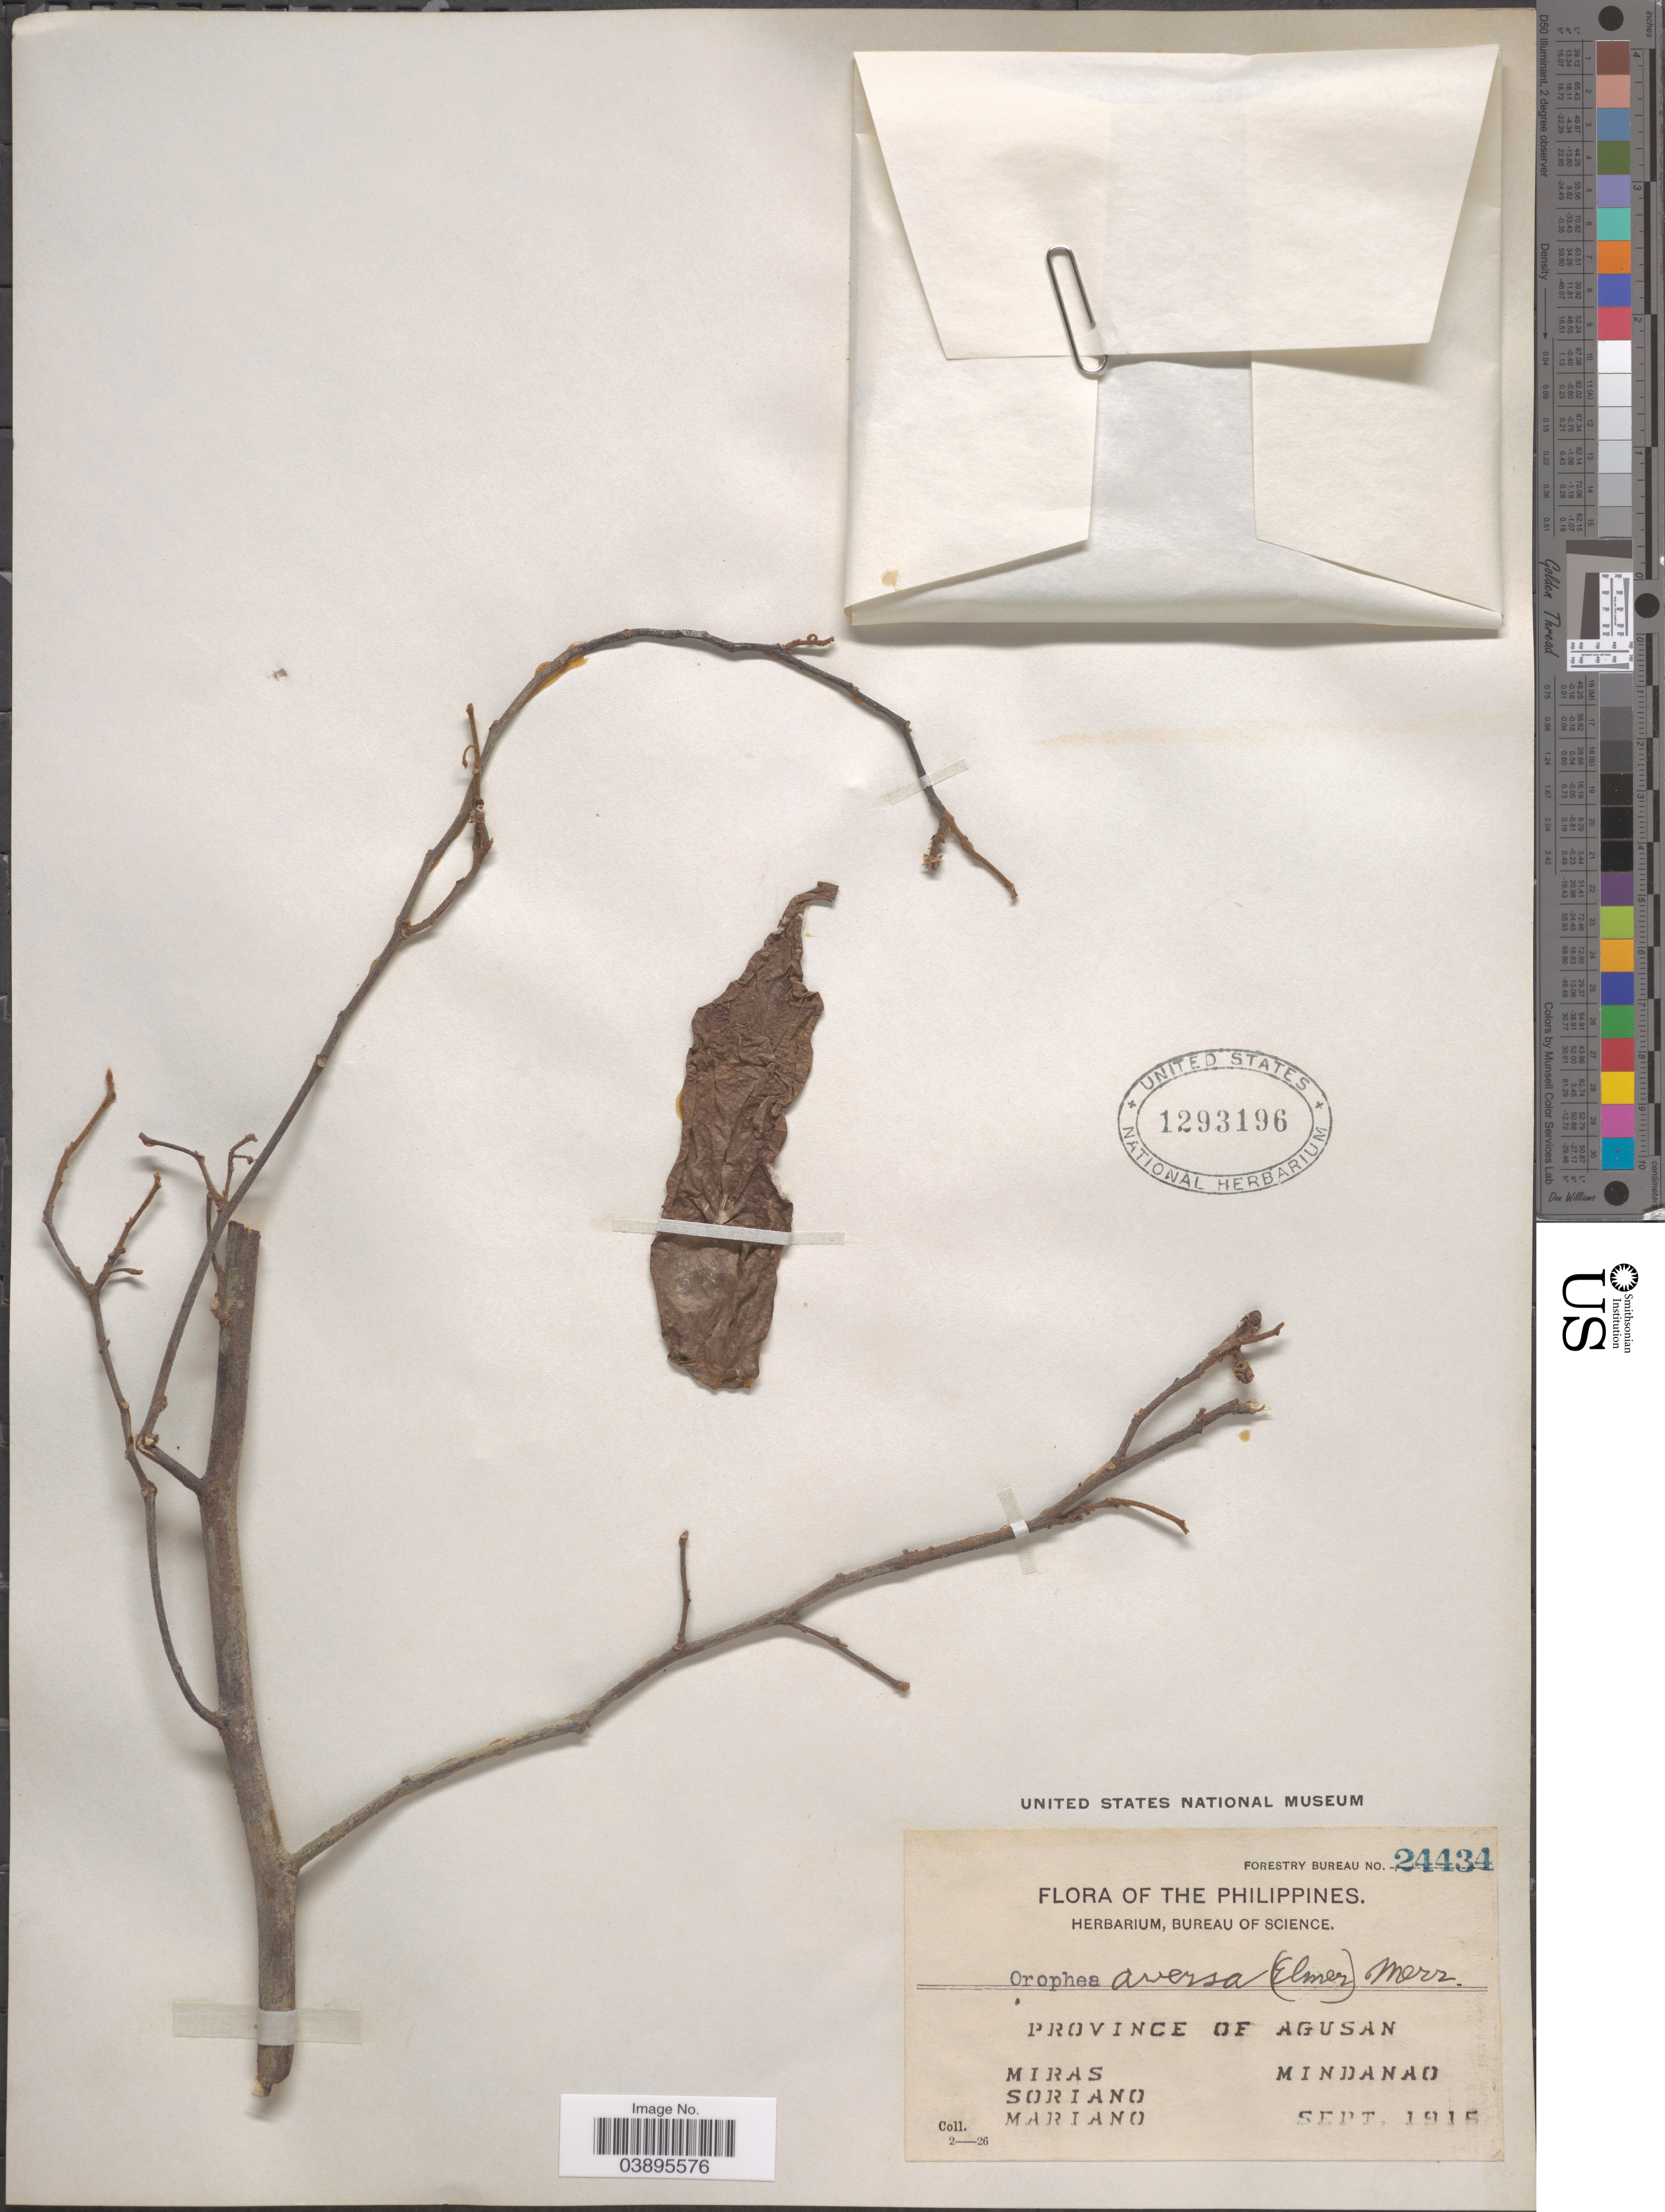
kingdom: Plantae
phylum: Tracheophyta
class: Magnoliopsida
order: Magnoliales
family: Annonaceae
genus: Orophea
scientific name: Orophea cumingiana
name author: S. Vidal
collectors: Miras, -. Soriano & -. Mariano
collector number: Forestry Bureau 24434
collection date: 1915-09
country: Philippines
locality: Province of Agusan, Mindanao.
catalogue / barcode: US 1293196